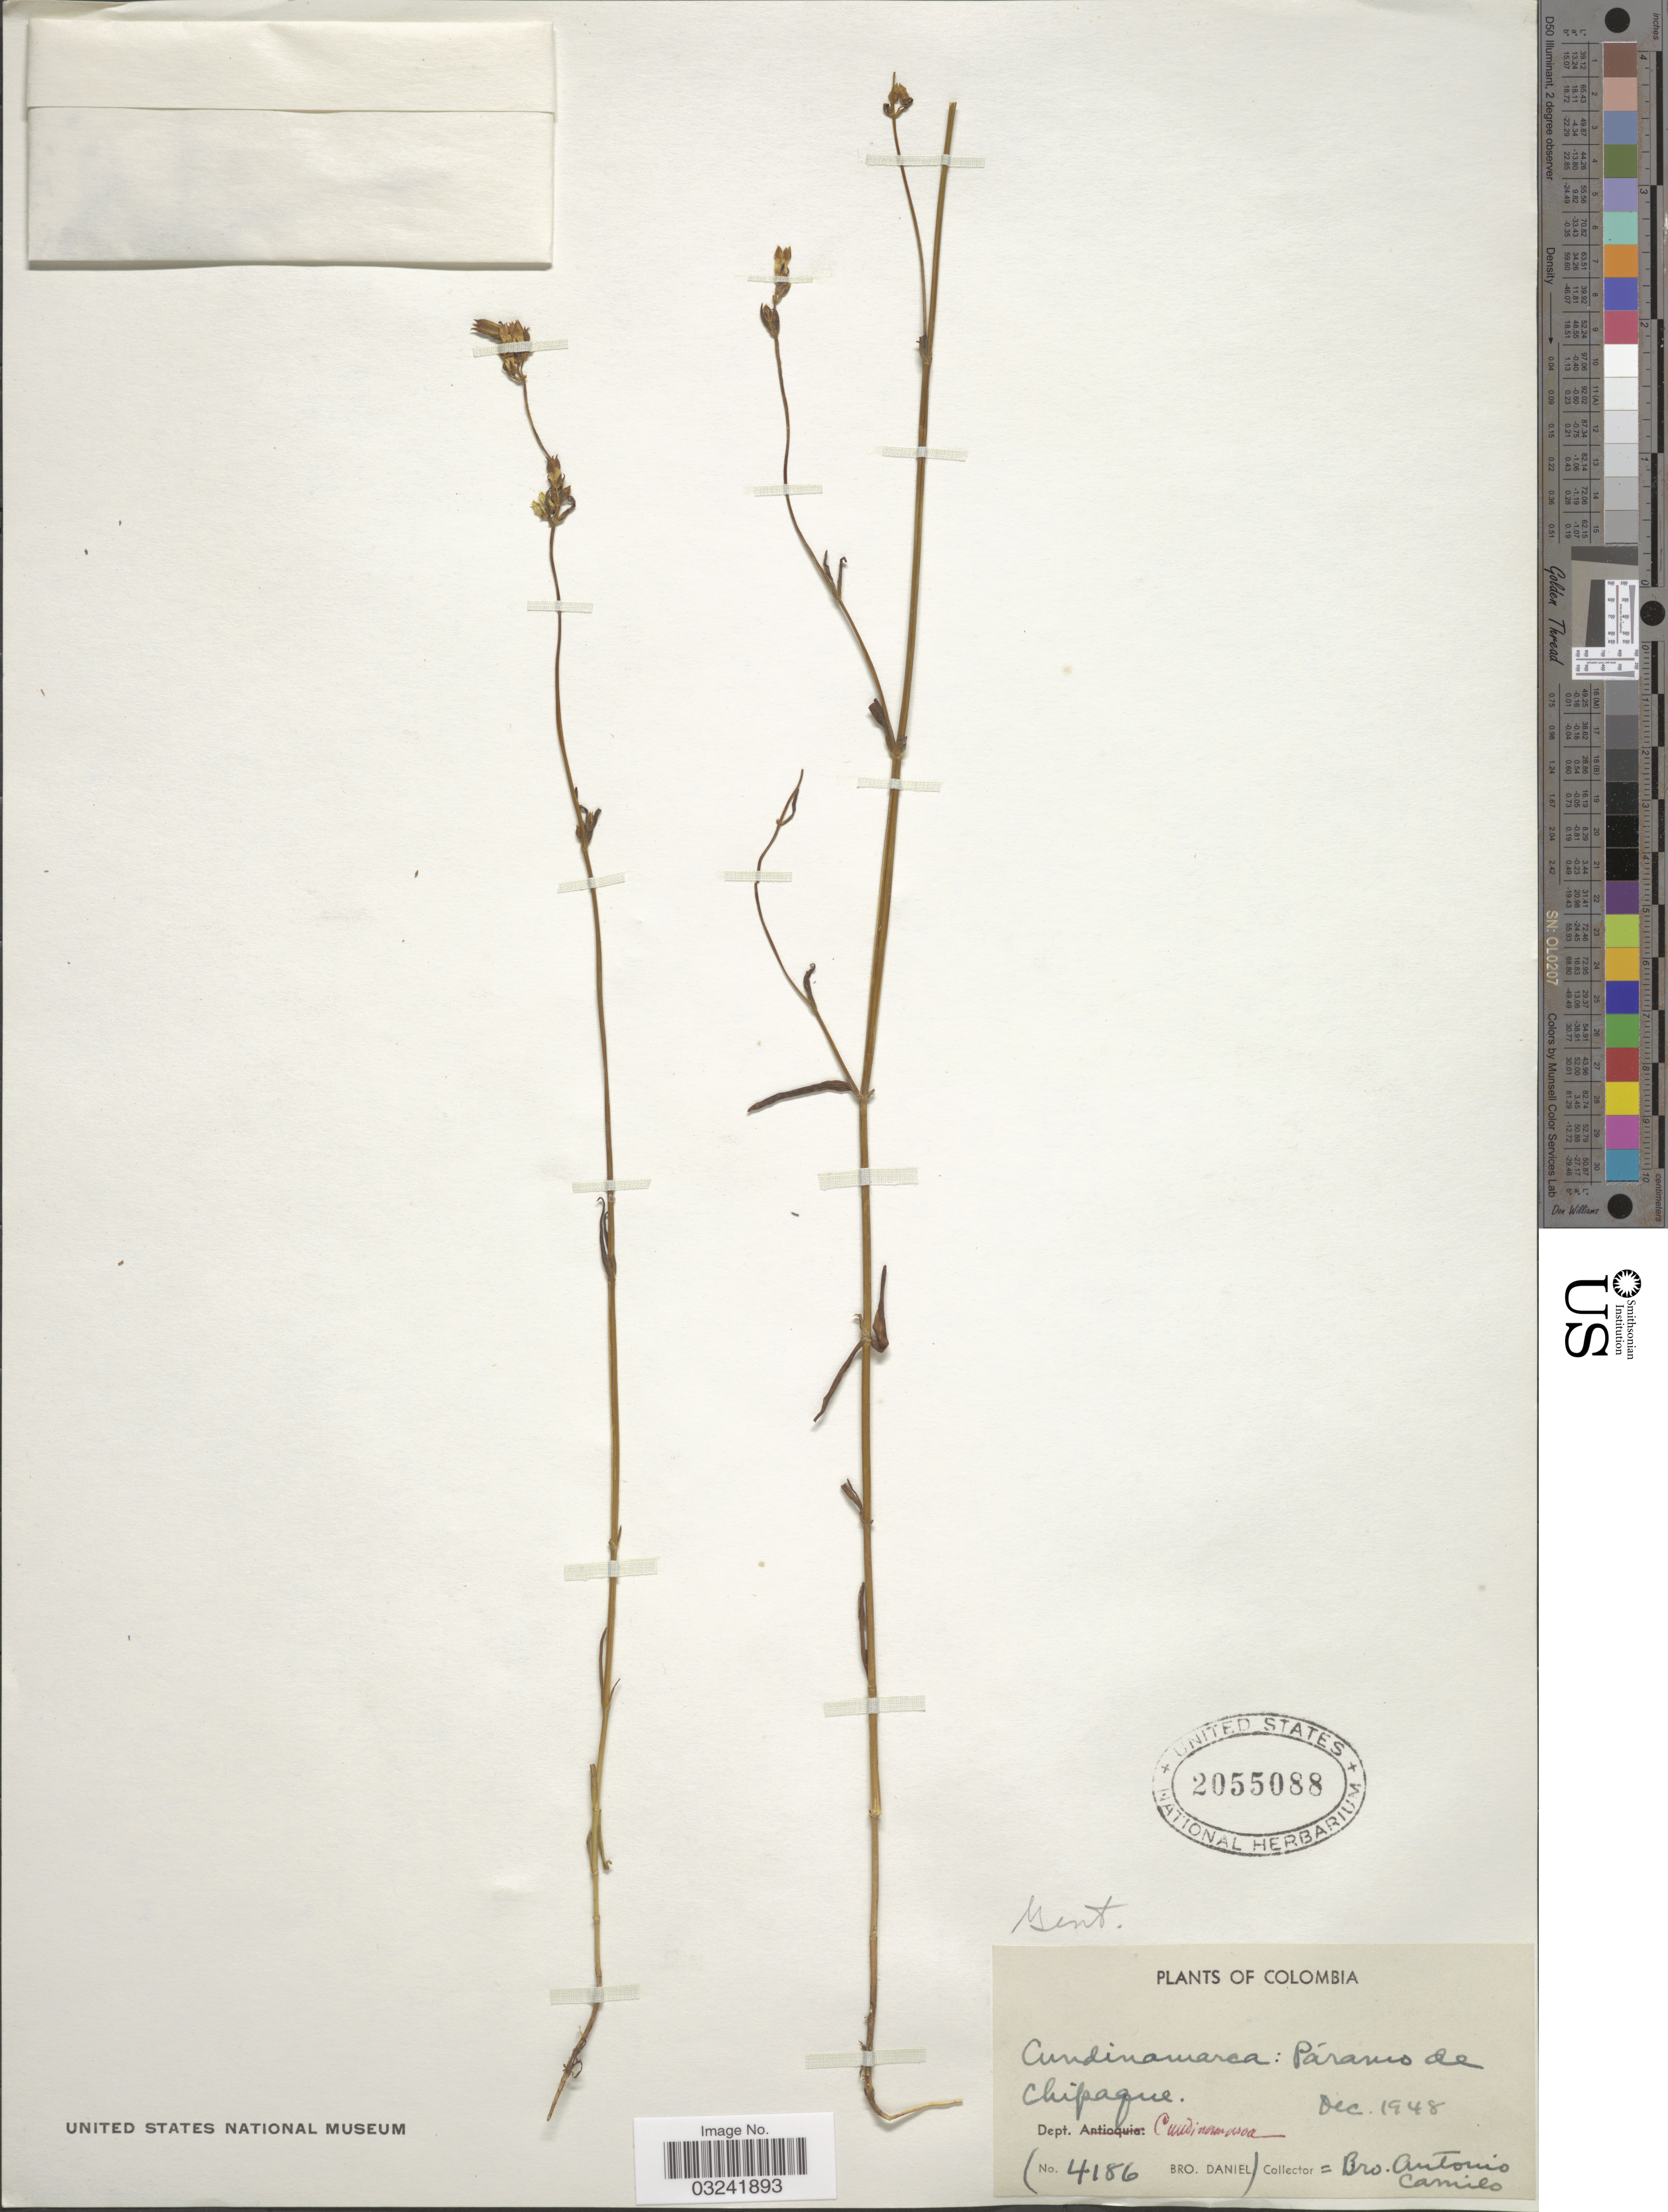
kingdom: Plantae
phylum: Tracheophyta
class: Magnoliopsida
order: Gentianales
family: Gentianaceae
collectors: A. Camilo & Bro. Daniel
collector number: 4186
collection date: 1948-12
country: Colombia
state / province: Cundinamarca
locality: Cundinamarca: Páramo de Chipaque, Dept.: Cundinamarca.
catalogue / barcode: US 2055088